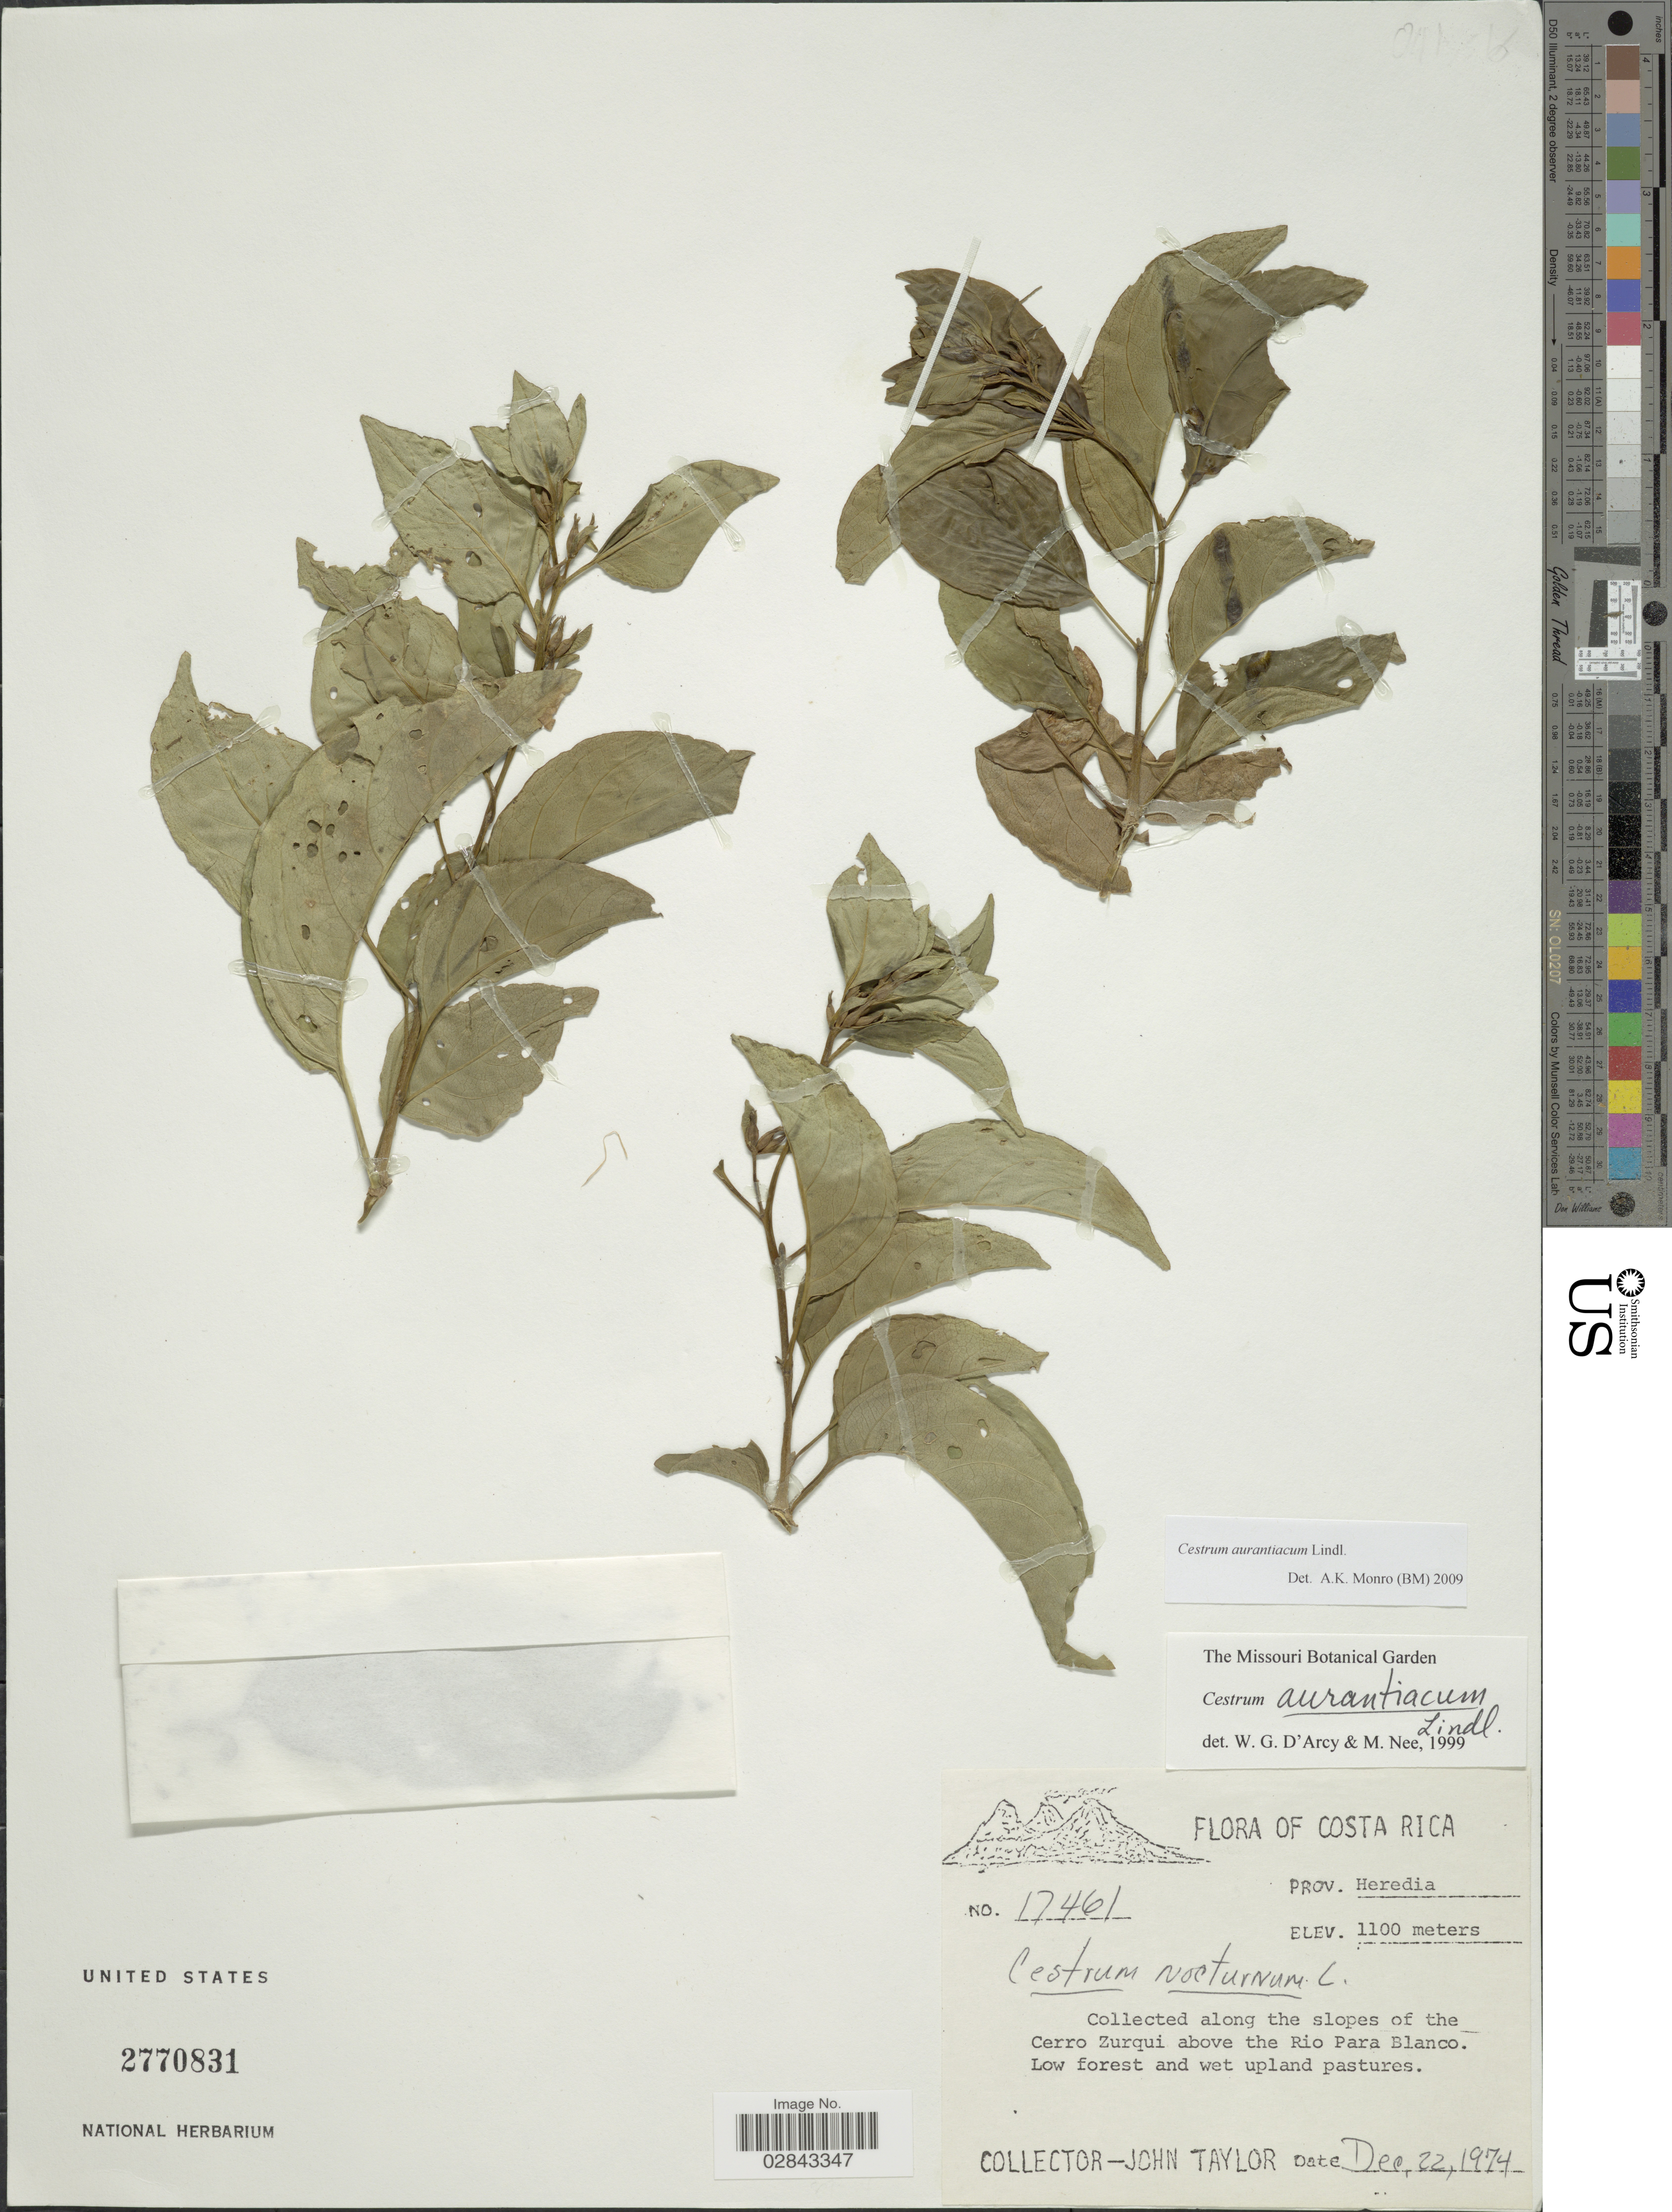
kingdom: Plantae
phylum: Tracheophyta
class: Magnoliopsida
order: Solanales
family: Solanaceae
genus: Cestrum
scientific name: Cestrum aurantiacum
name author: Lindley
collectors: J. Taylor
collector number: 17461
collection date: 1974-12-22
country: Costa Rica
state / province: Heredia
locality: Along the slopes of the Cerro Zurqui above the Rio Para Blanco.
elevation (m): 1100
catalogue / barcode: US 2770831